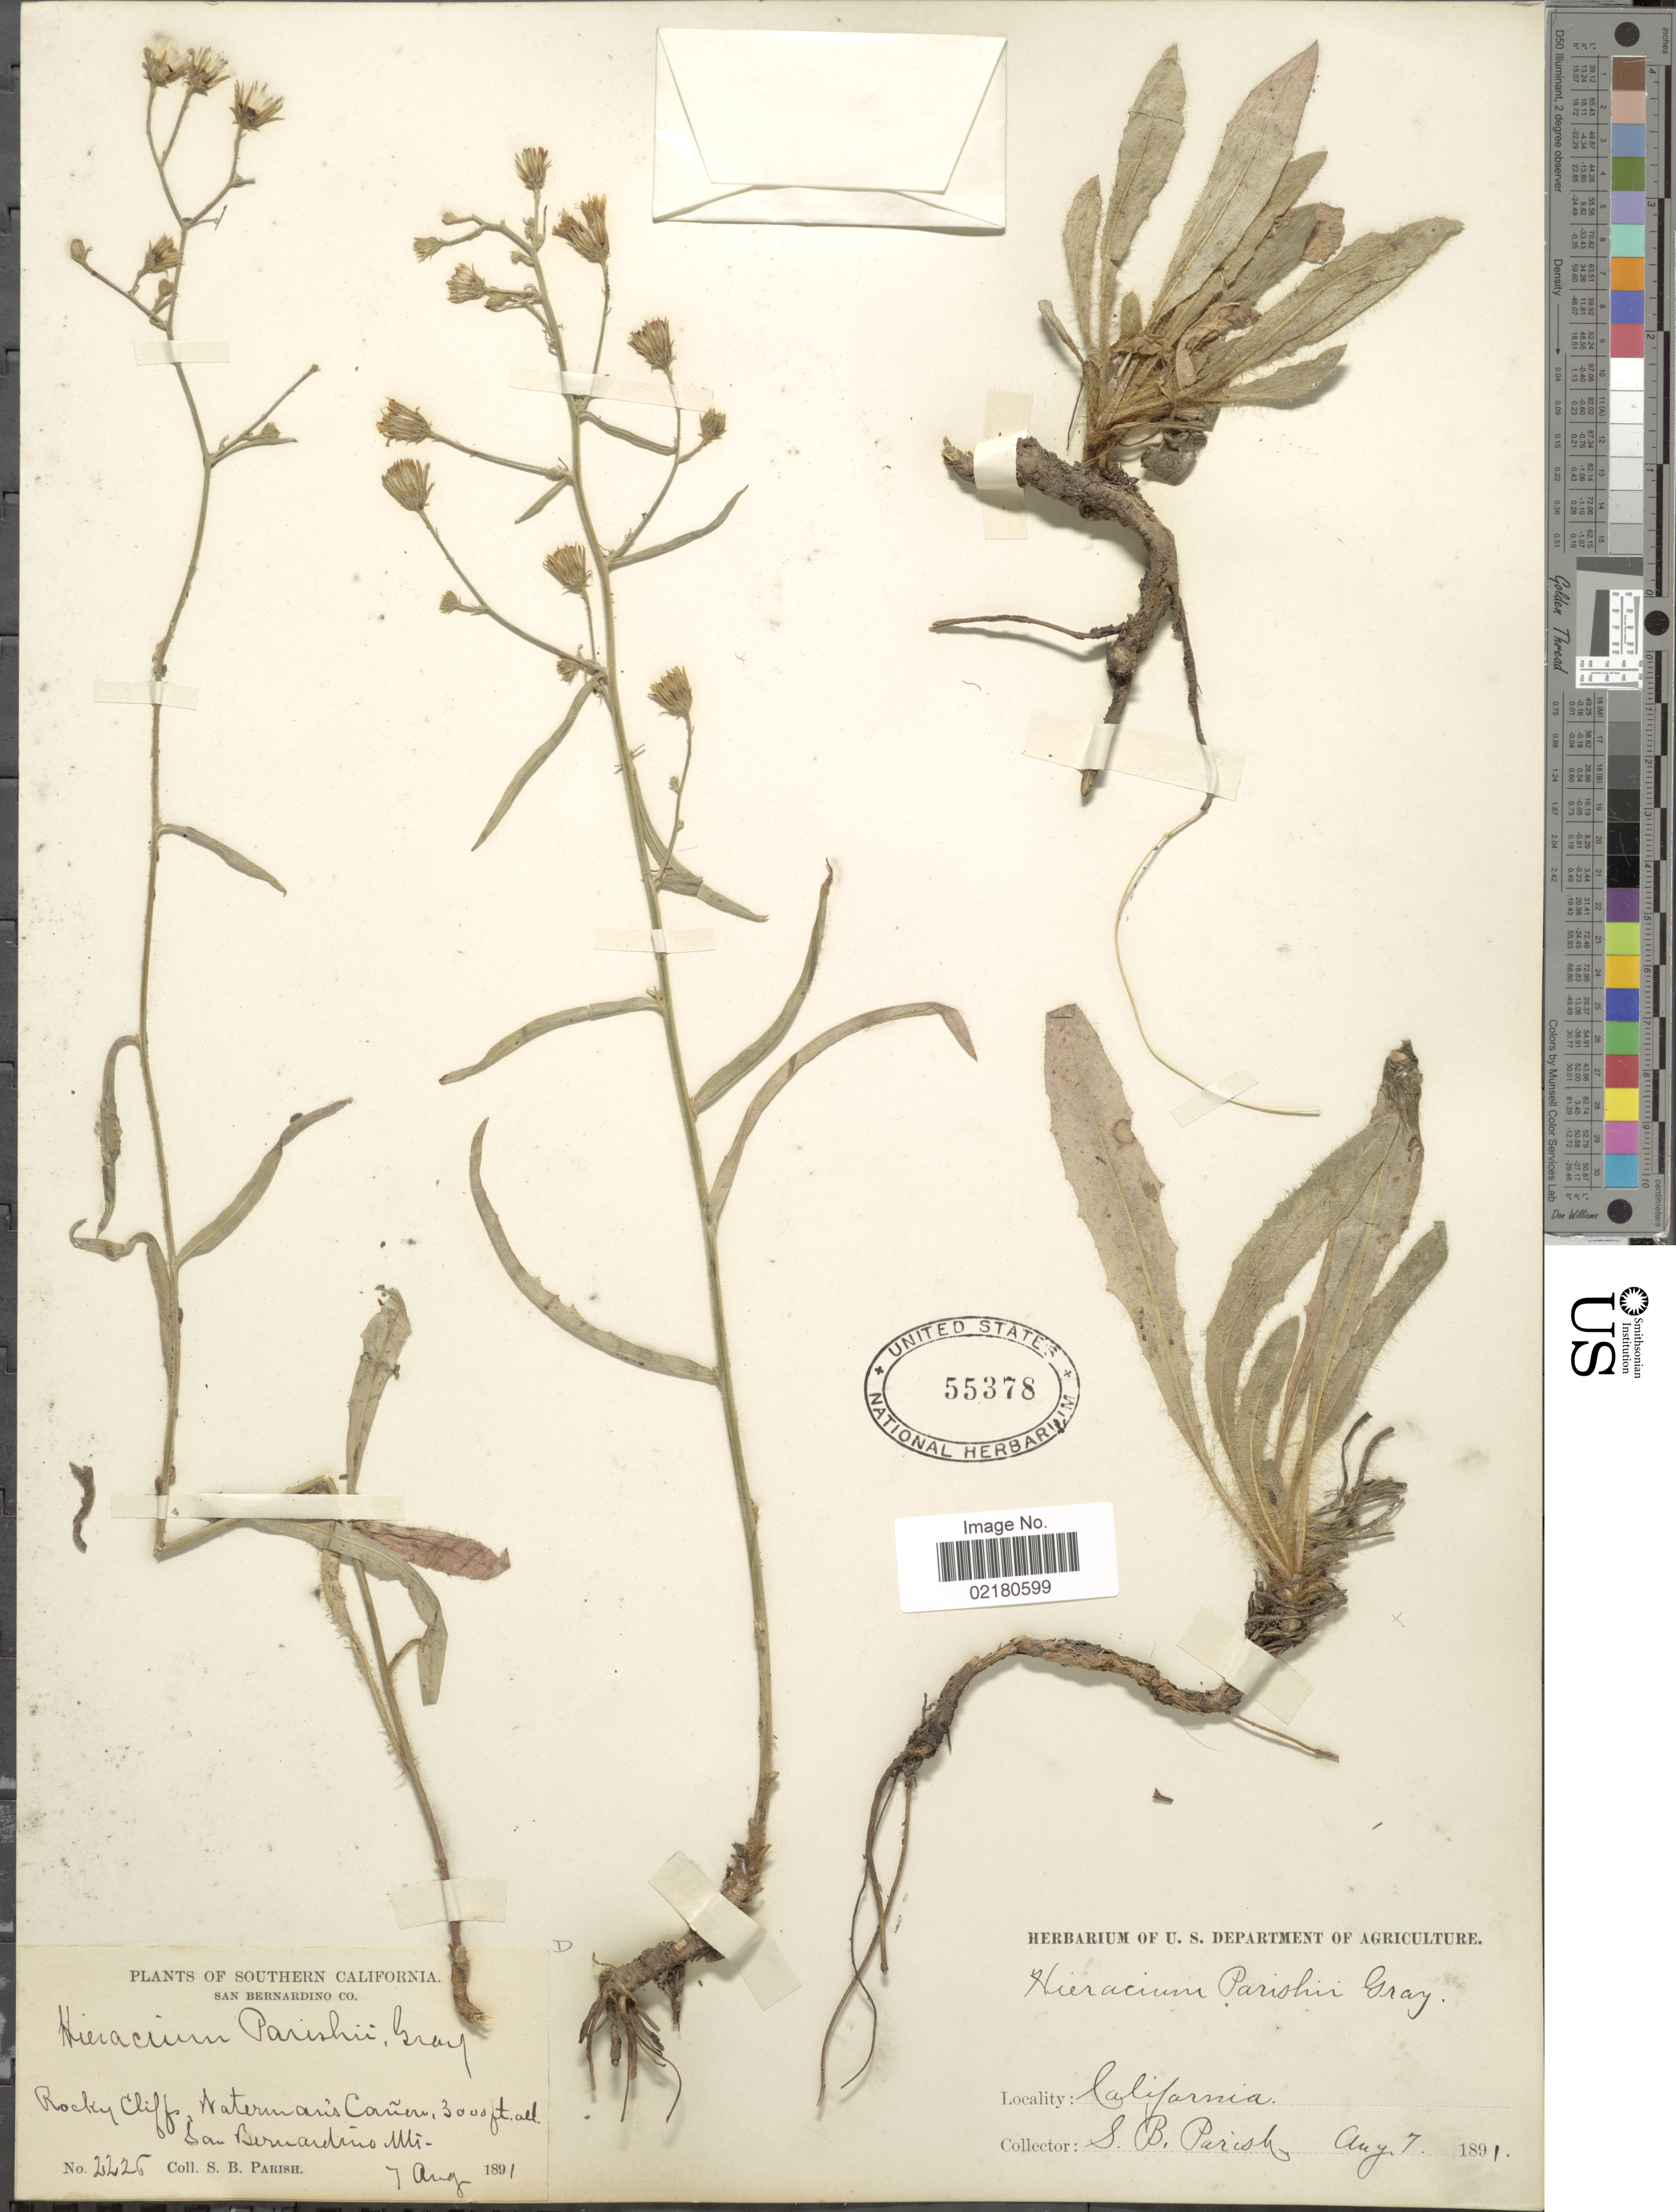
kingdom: Plantae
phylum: Tracheophyta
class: Magnoliopsida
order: Asterales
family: Asteraceae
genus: Hieracium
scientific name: Hieracium parishii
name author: A. Gray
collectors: S. B. Parish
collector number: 2228*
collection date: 1891-08-07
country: United States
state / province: California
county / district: San Bernardino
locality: Rocky Cliff, Waterman's Cañon, San Bernardino Mts.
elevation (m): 914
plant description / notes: Corrected "Rocky Cliff, Natermaris Canero, San Beruardino Mt." to "Rocky Cliff, Waterman's Cañon, San Bernardino Mts." Filled county field.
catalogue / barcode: US 55378